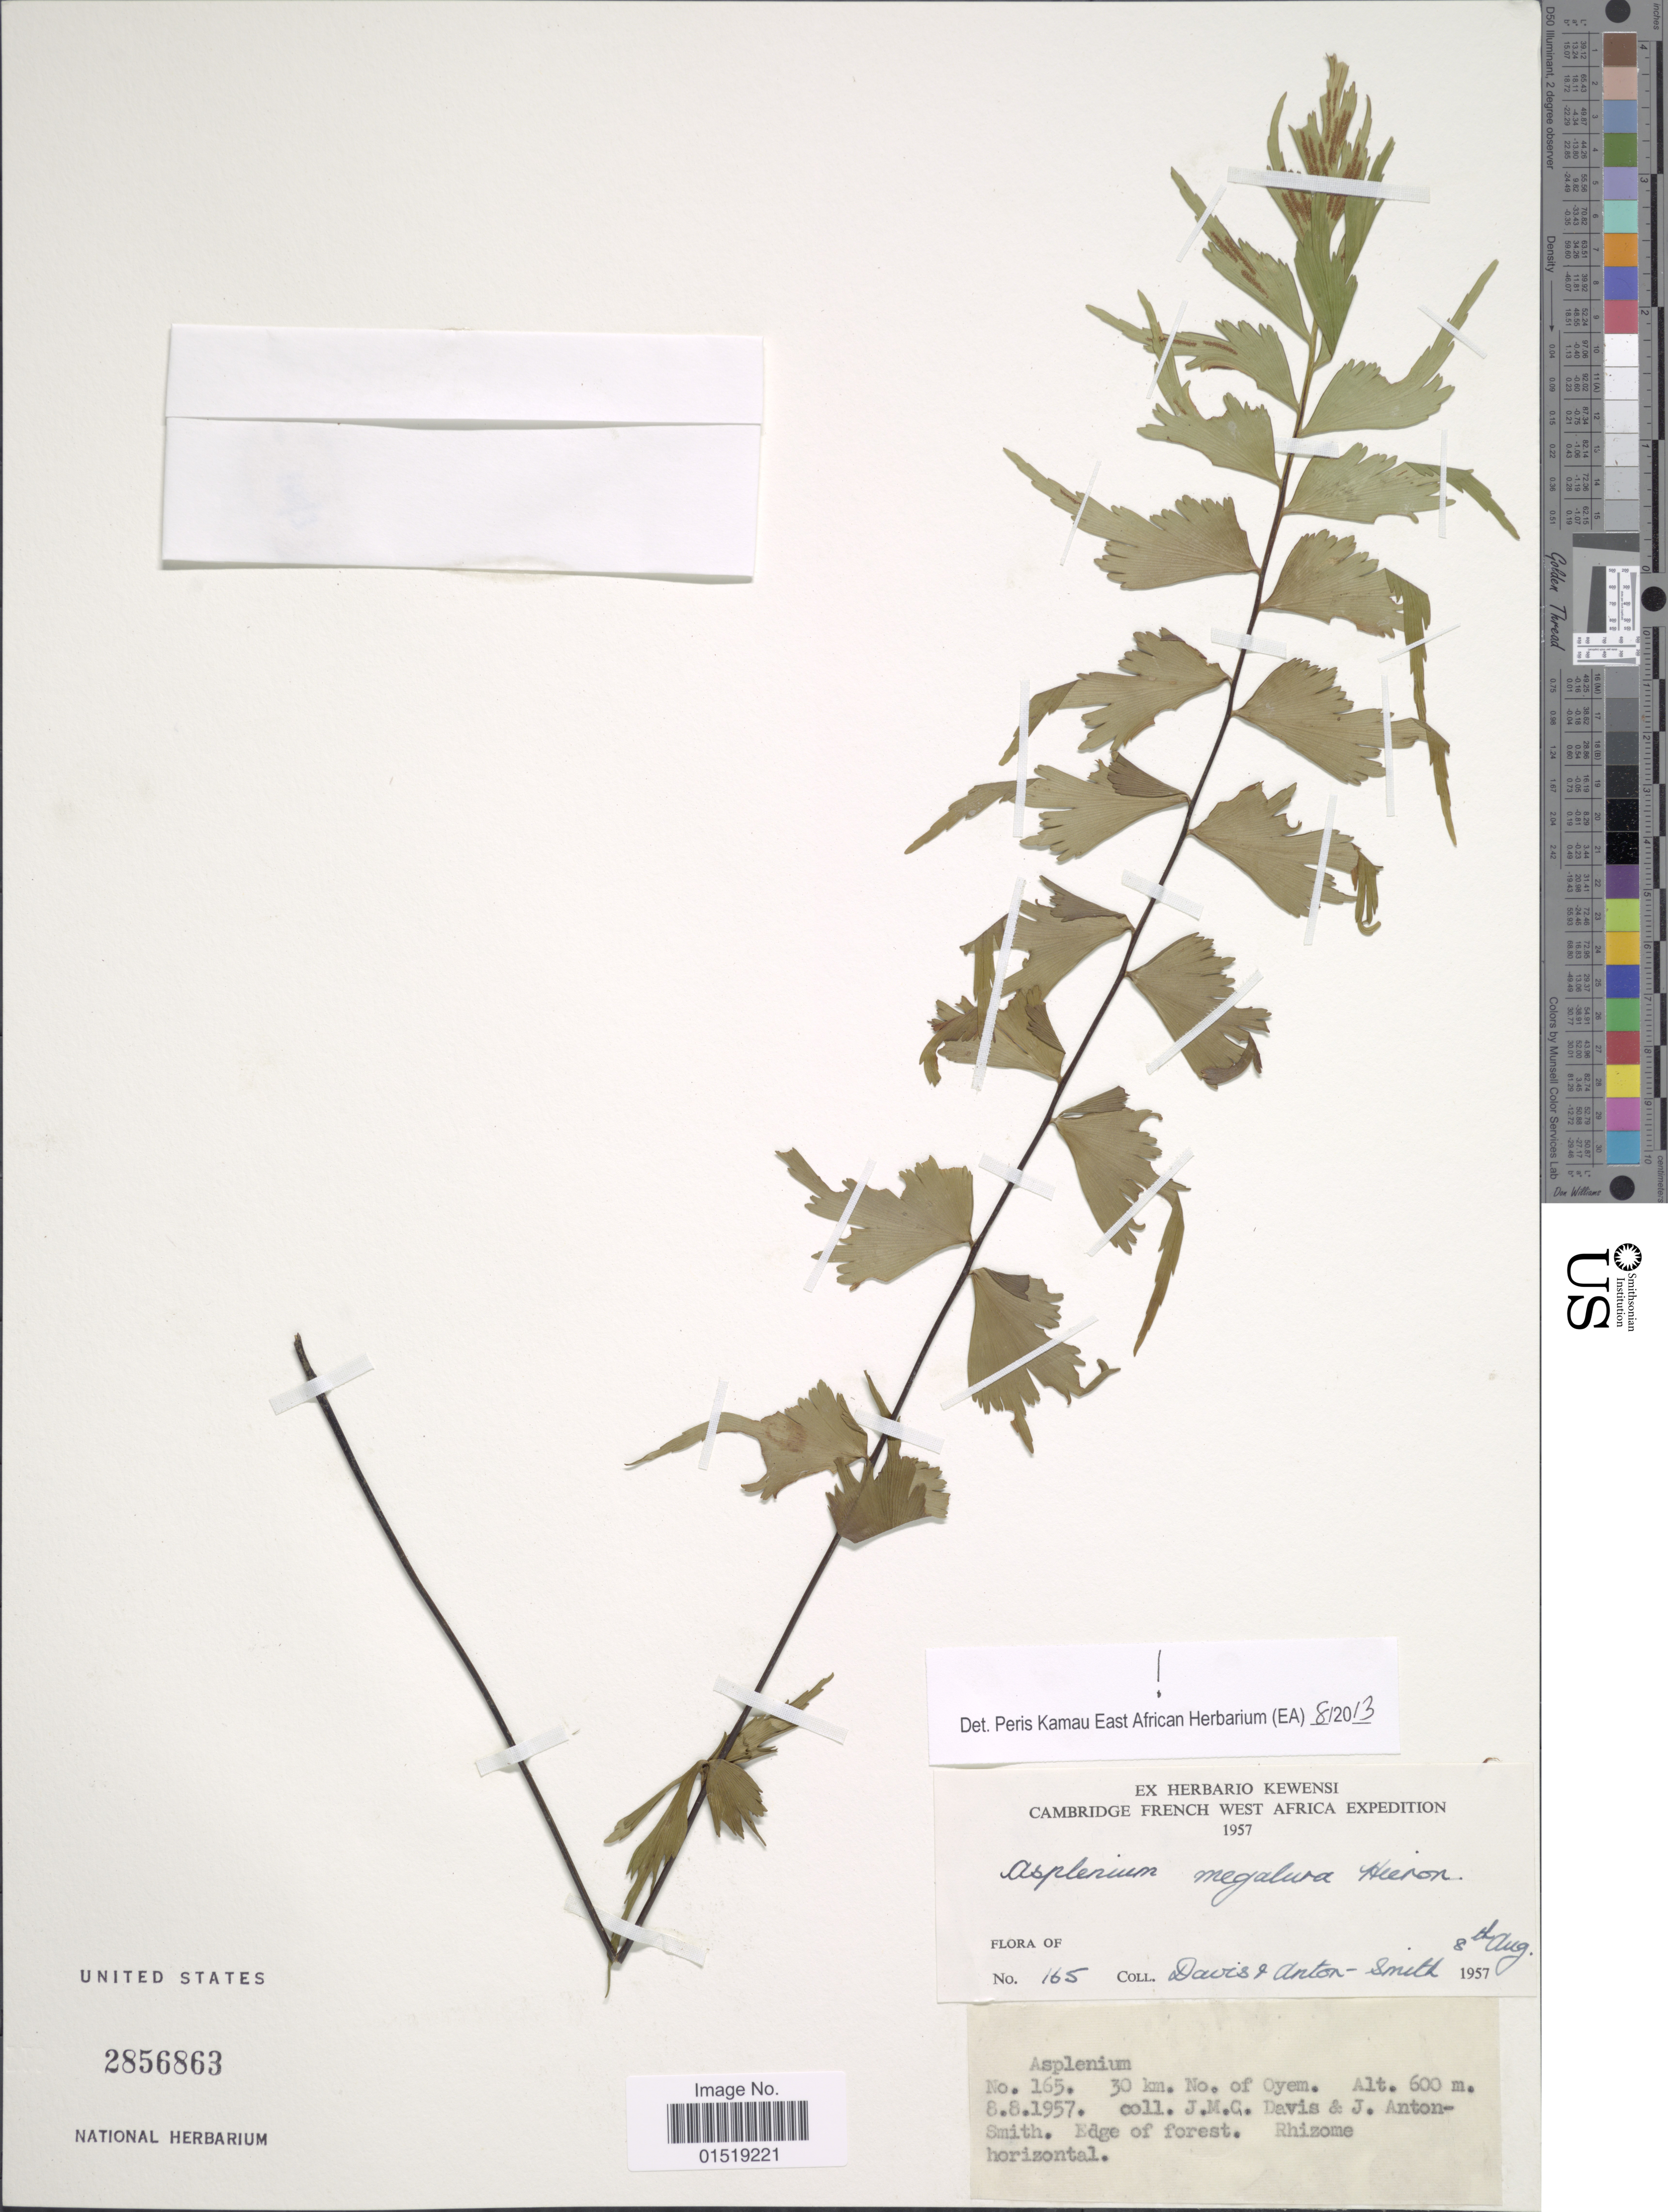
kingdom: Plantae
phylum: Tracheophyta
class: Polypodiopsida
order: Polypodiales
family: Aspleniaceae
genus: Asplenium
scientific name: Asplenium megalura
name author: Baker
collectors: J. Davis & J. Anton-Smith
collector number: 165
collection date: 1957-08-08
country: Gabon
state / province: Woleu-Ntem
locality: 30 km.N of Oyem.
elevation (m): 600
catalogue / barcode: US 2856863